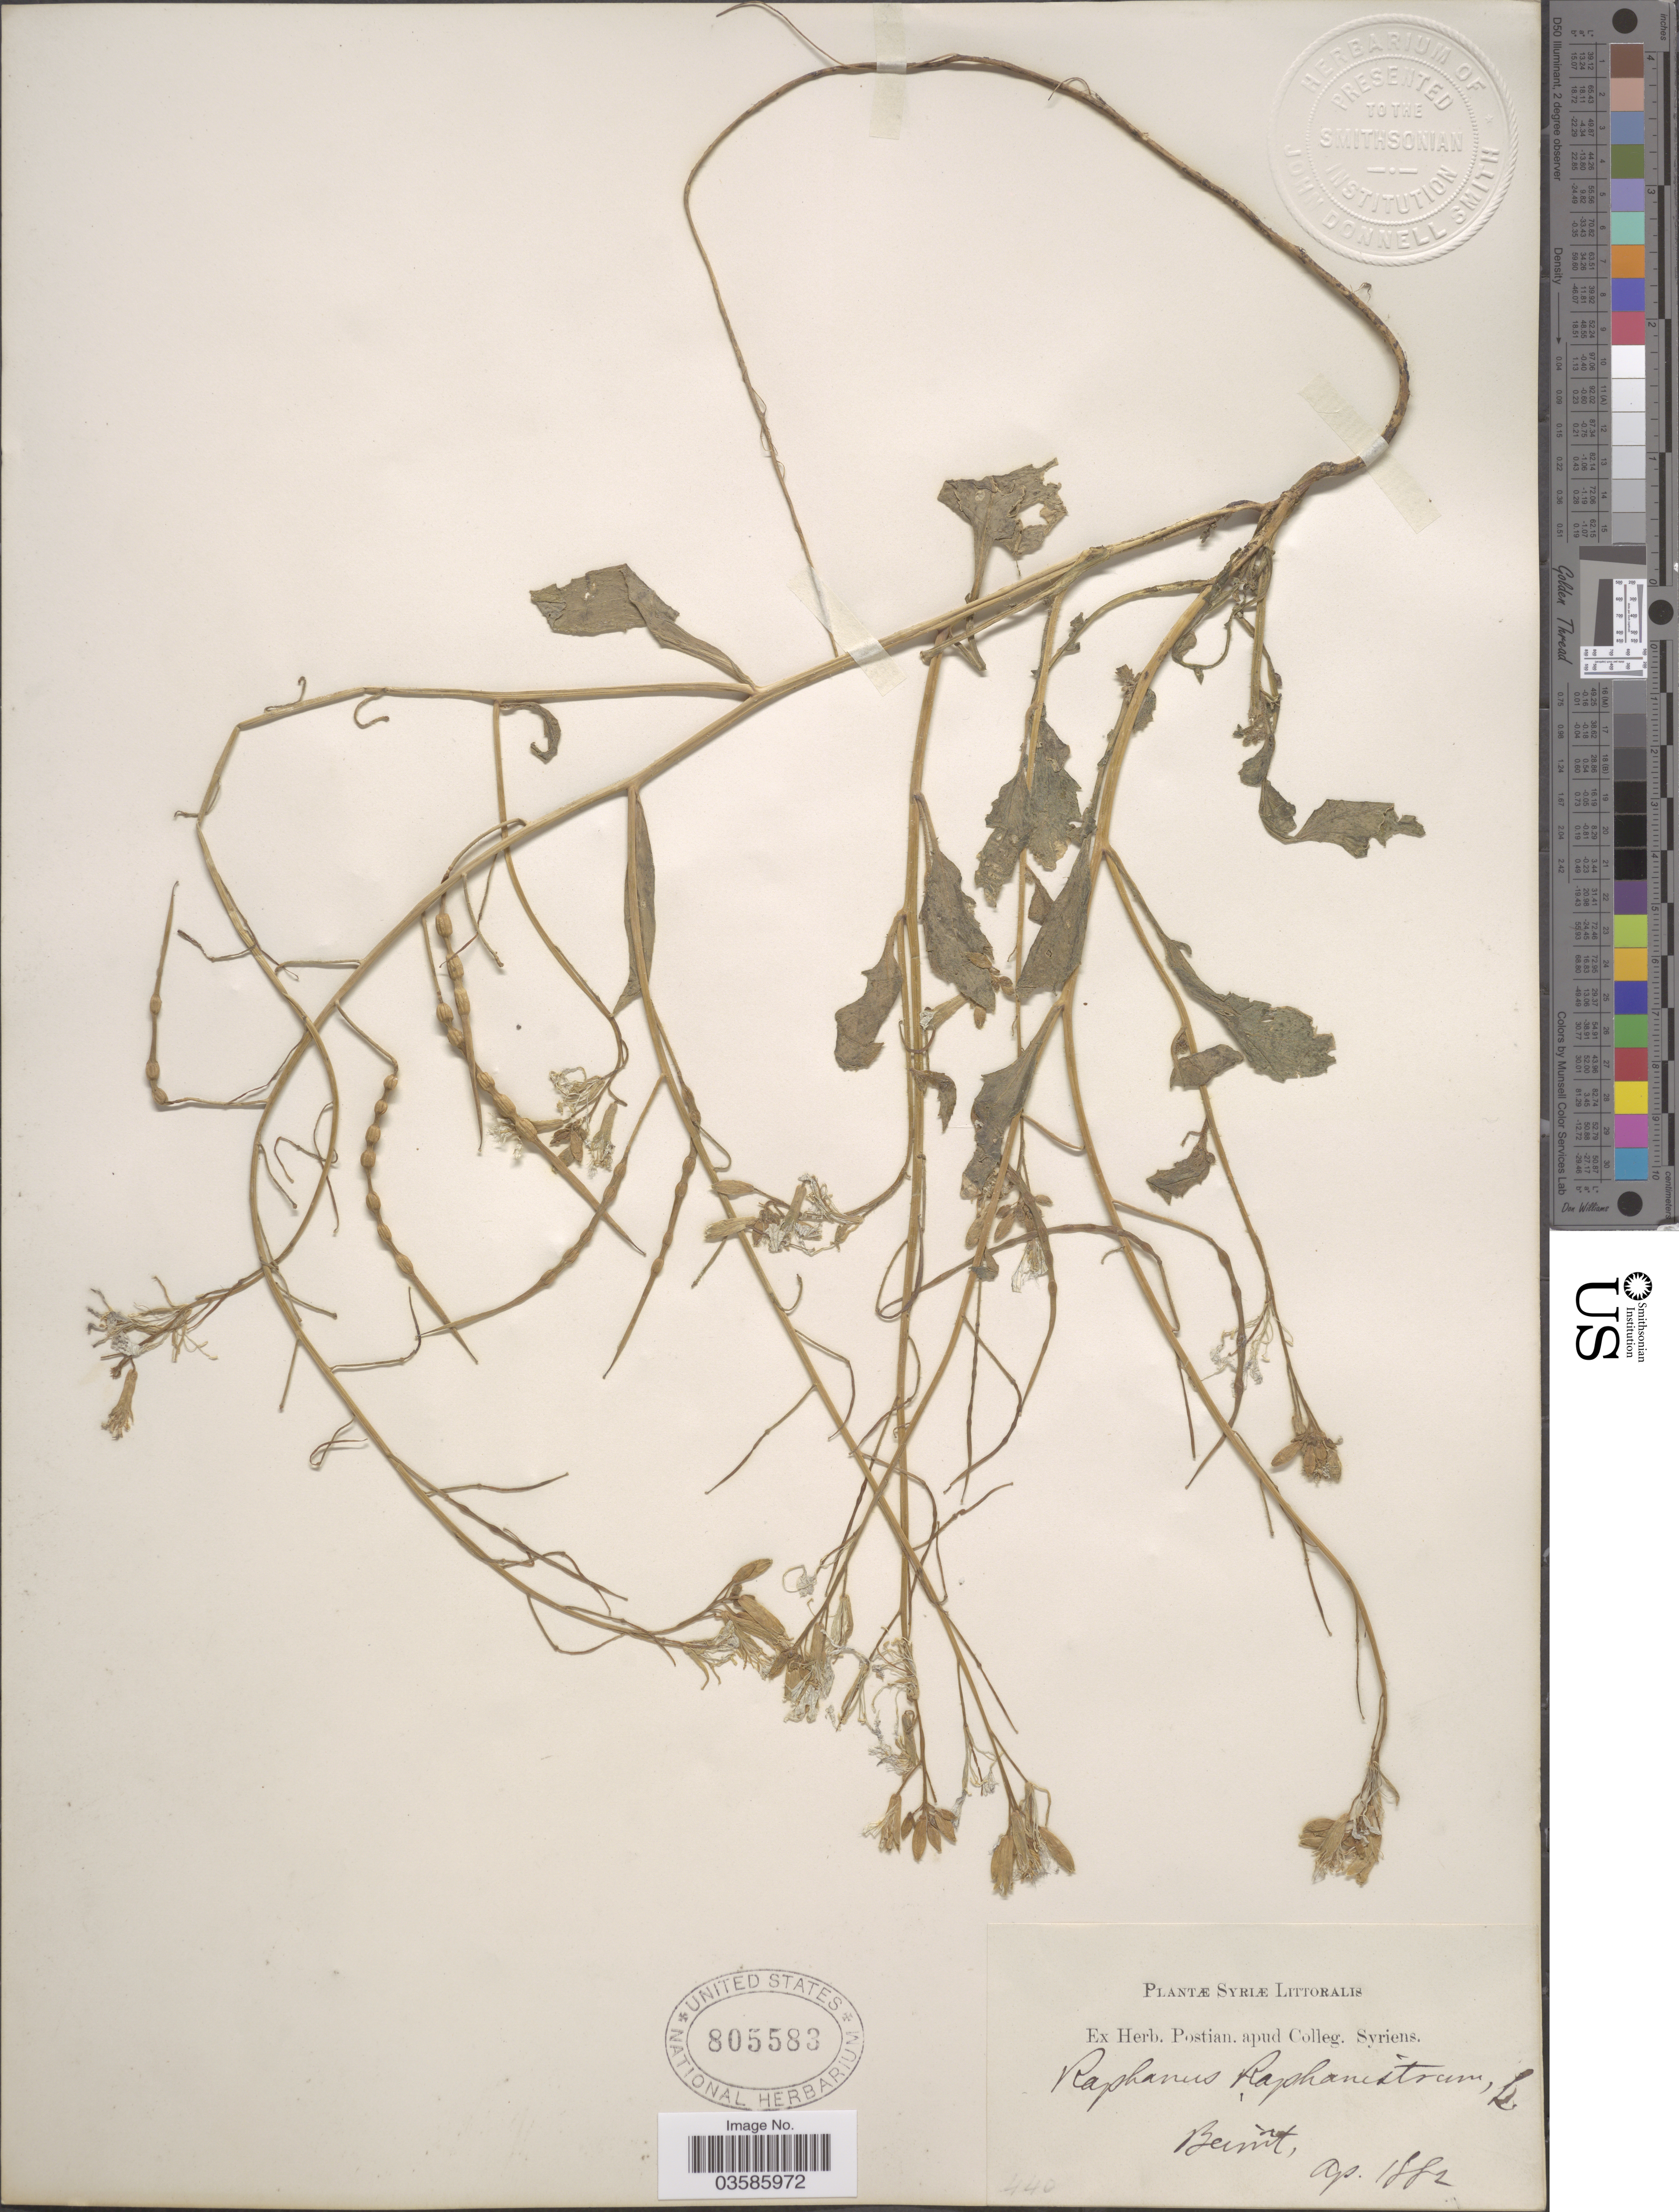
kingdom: Plantae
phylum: Tracheophyta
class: Magnoliopsida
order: Brassicales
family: Brassicaceae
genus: Raphanus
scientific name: Raphanus raphanistrum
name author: L.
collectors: ex herb. Postian. apud Colleg. Syriens. Protest. USE "Fannie P. A. Shepard" (10308853) AS PRIMARY COLLECTOR INSTEAD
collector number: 440?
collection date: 1882-04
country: Lebanon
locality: Syriæ Littoralis. Beirut.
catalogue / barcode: US 805583